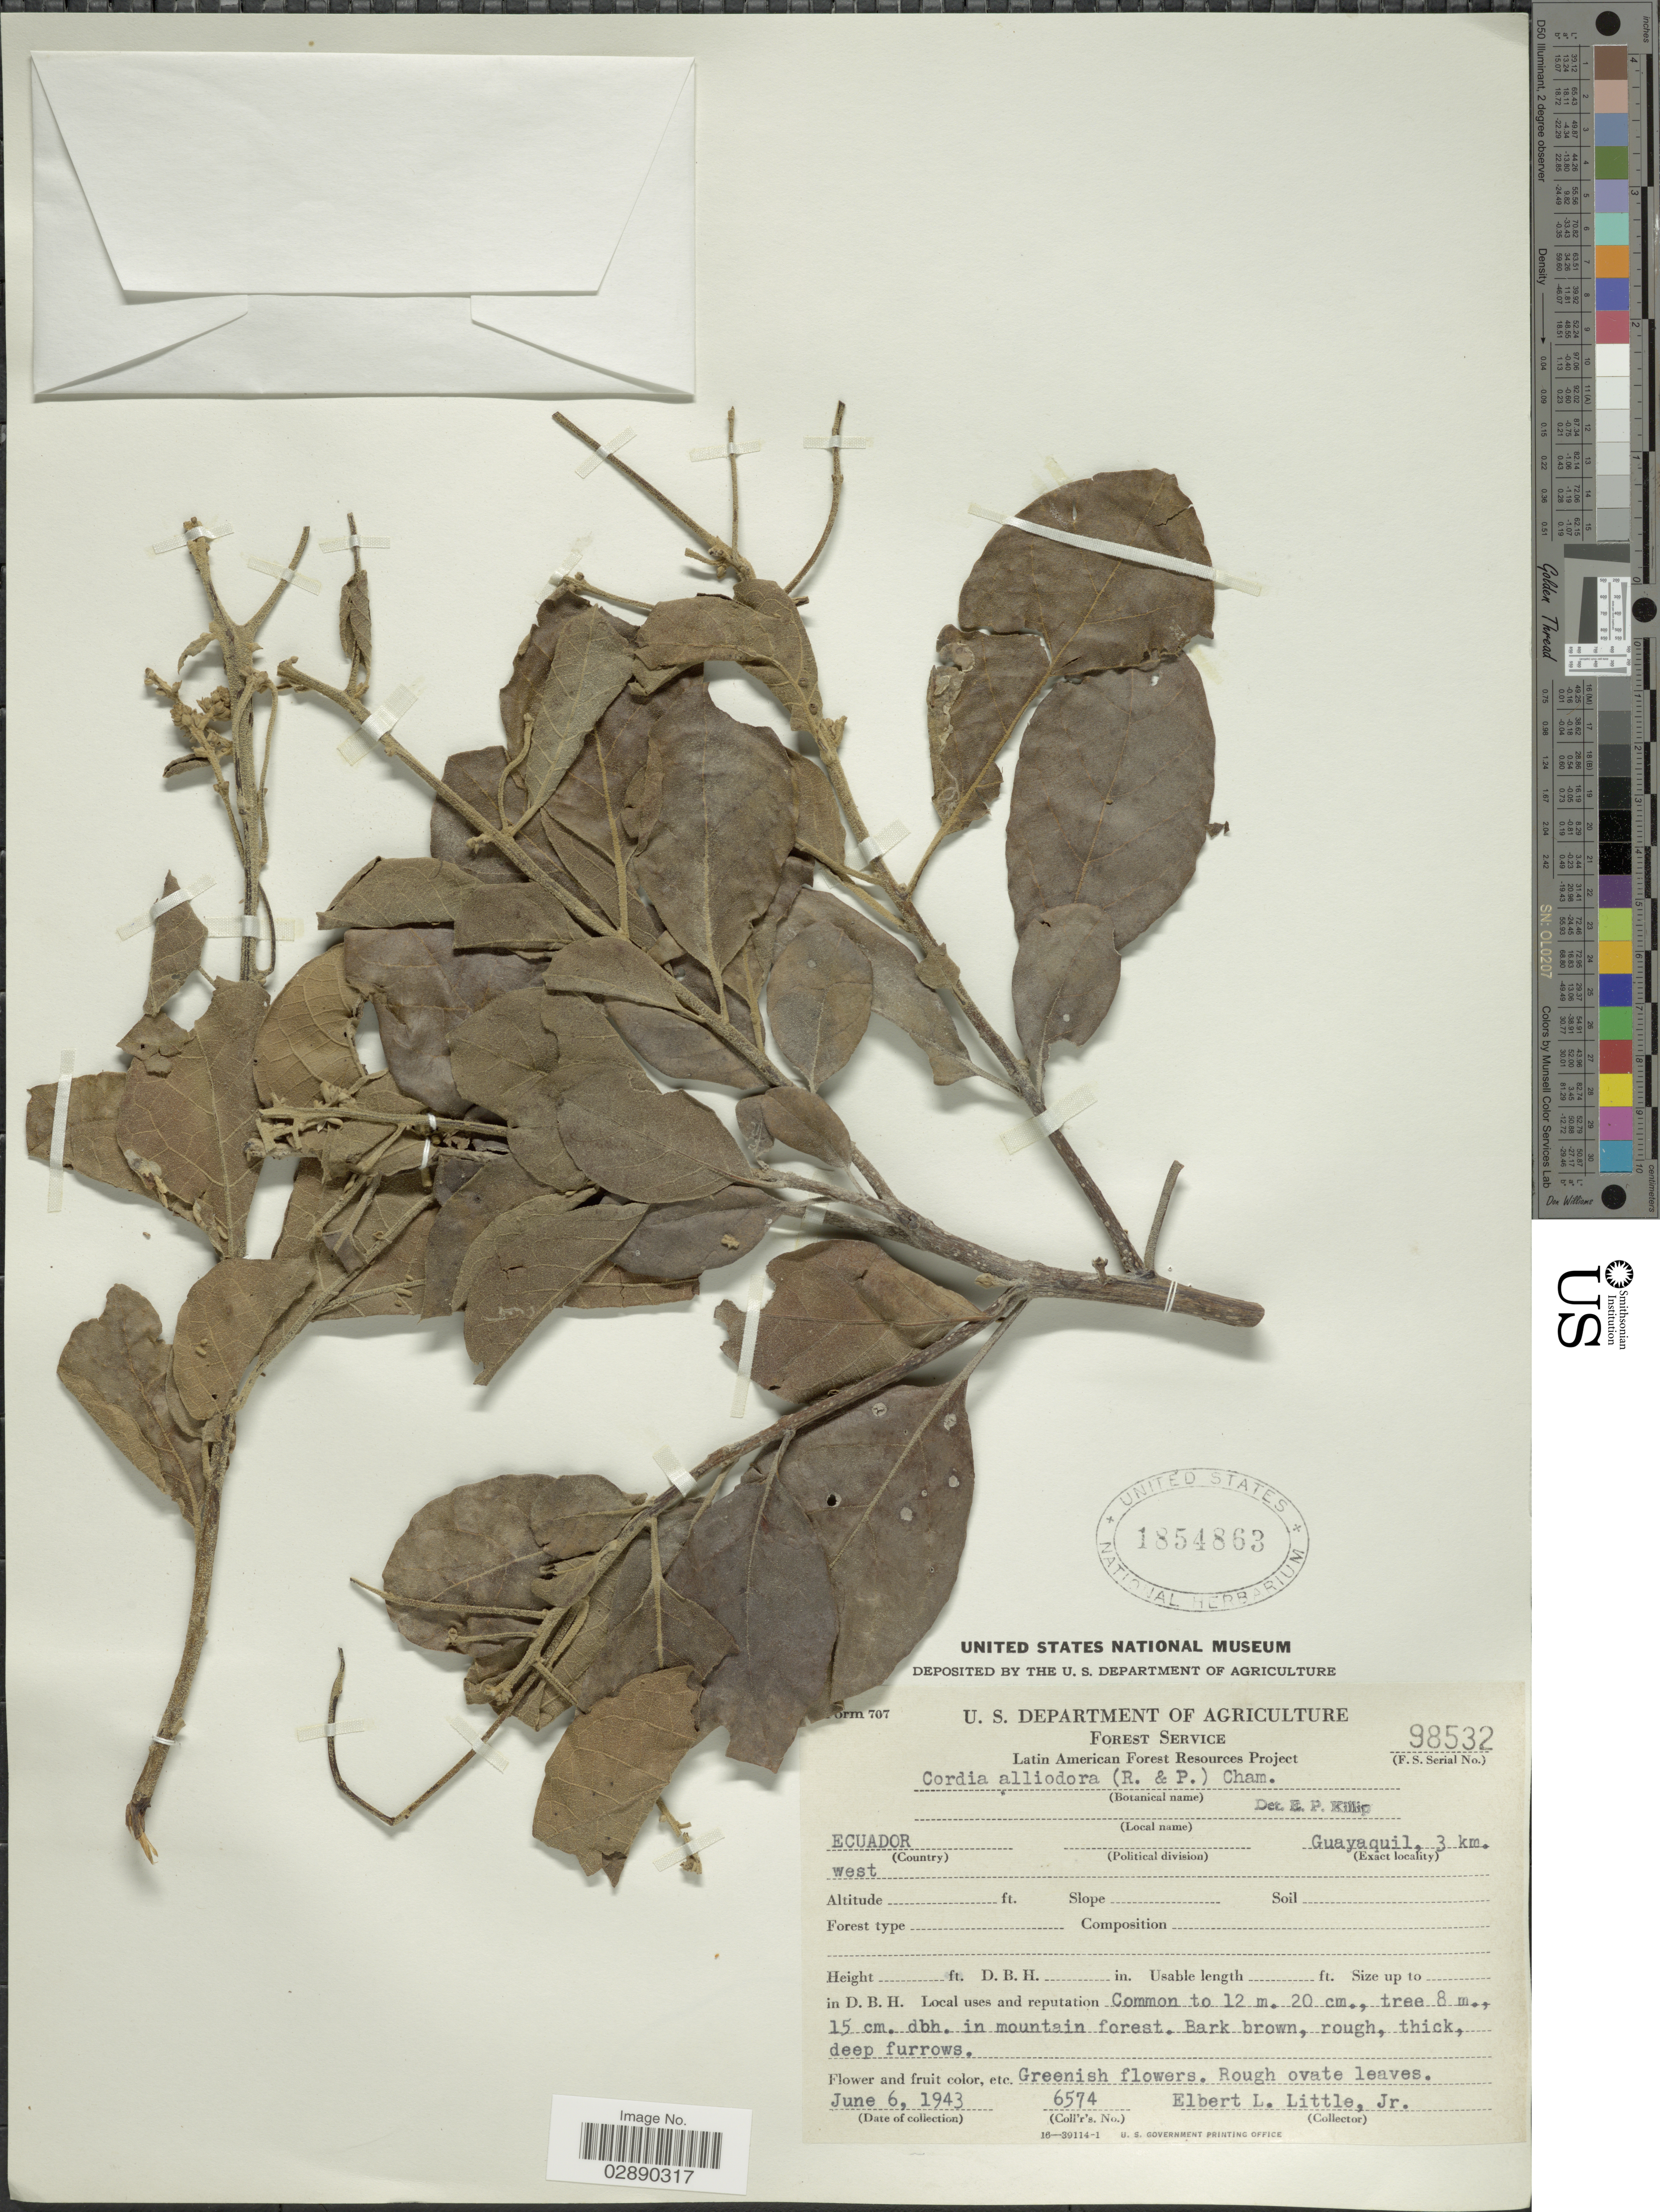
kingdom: Plantae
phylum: Tracheophyta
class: Magnoliopsida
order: Boraginales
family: Cordiaceae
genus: Cordia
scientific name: Cordia alliodora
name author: (Ruiz & Pav.) Oken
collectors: E. L. Little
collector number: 6574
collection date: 1943-06-06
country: Ecuador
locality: Guayaquil, 3 km. west.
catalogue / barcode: US 1854863